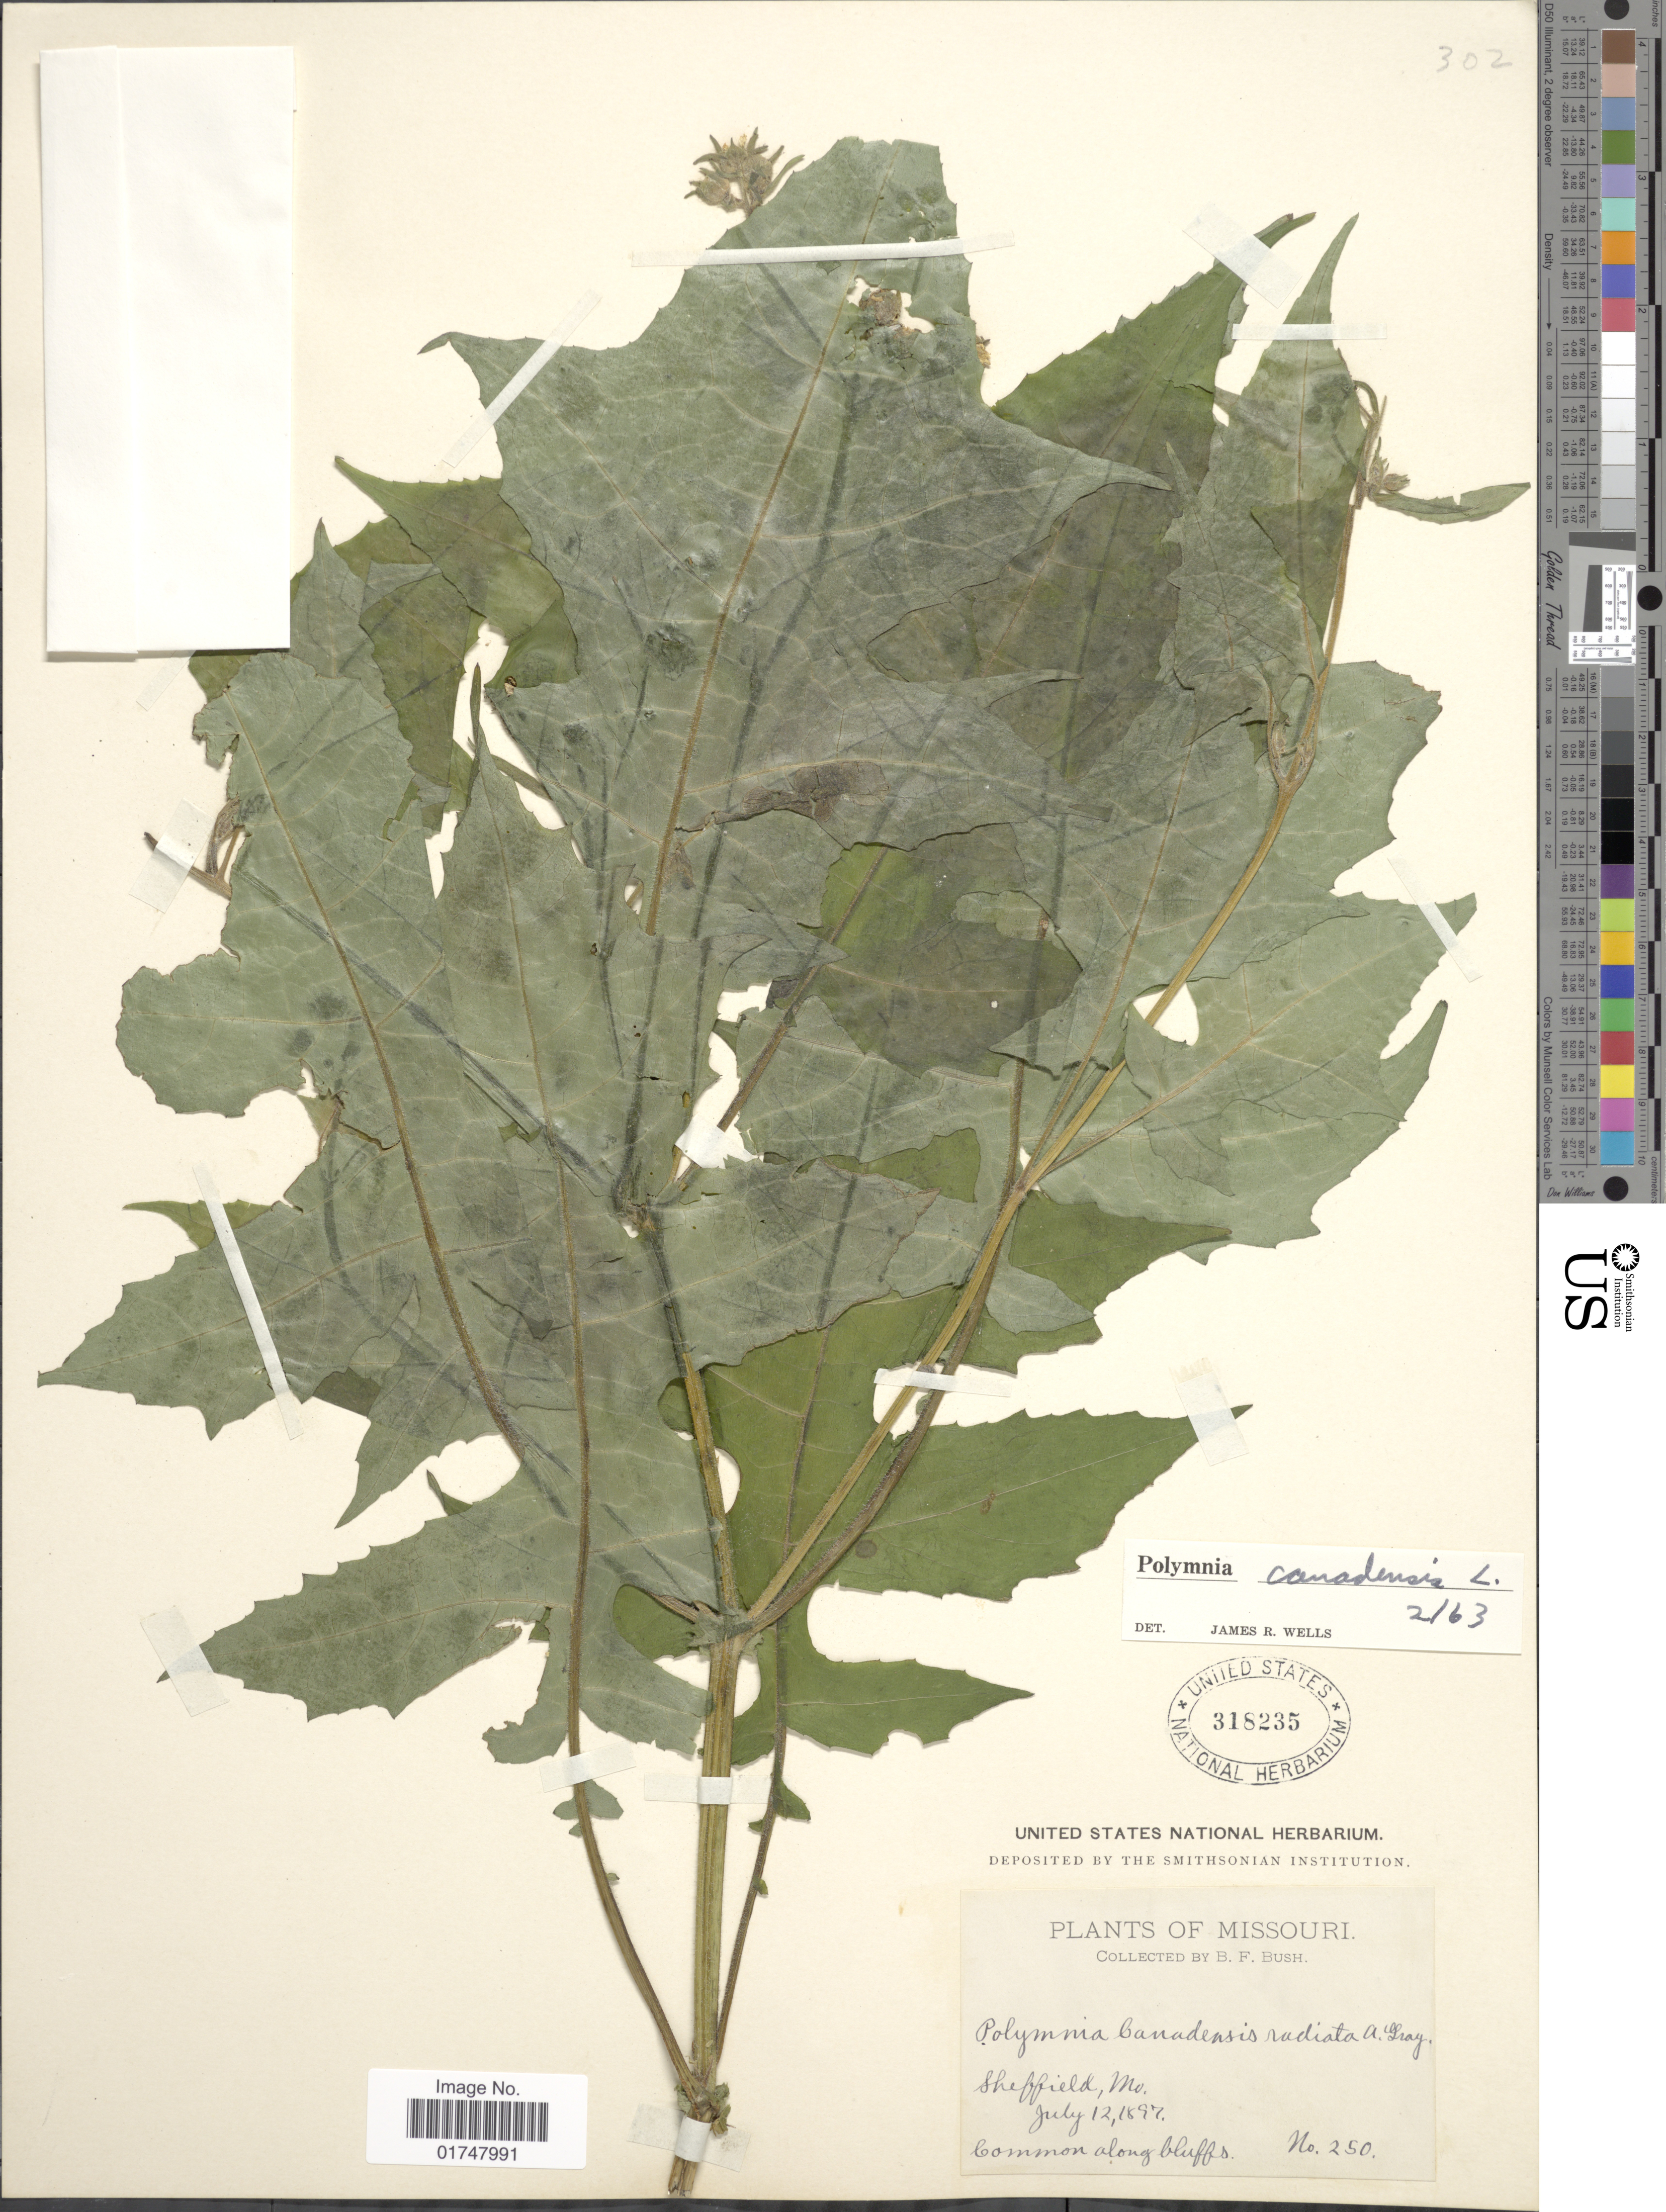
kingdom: Plantae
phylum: Tracheophyta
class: Magnoliopsida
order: Asterales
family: Asteraceae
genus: Polymnia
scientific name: Polymnia canadensis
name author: L.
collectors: B. F. Bush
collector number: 250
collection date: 1897-07-12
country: United States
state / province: Missouri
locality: Sheffield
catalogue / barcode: US 318235